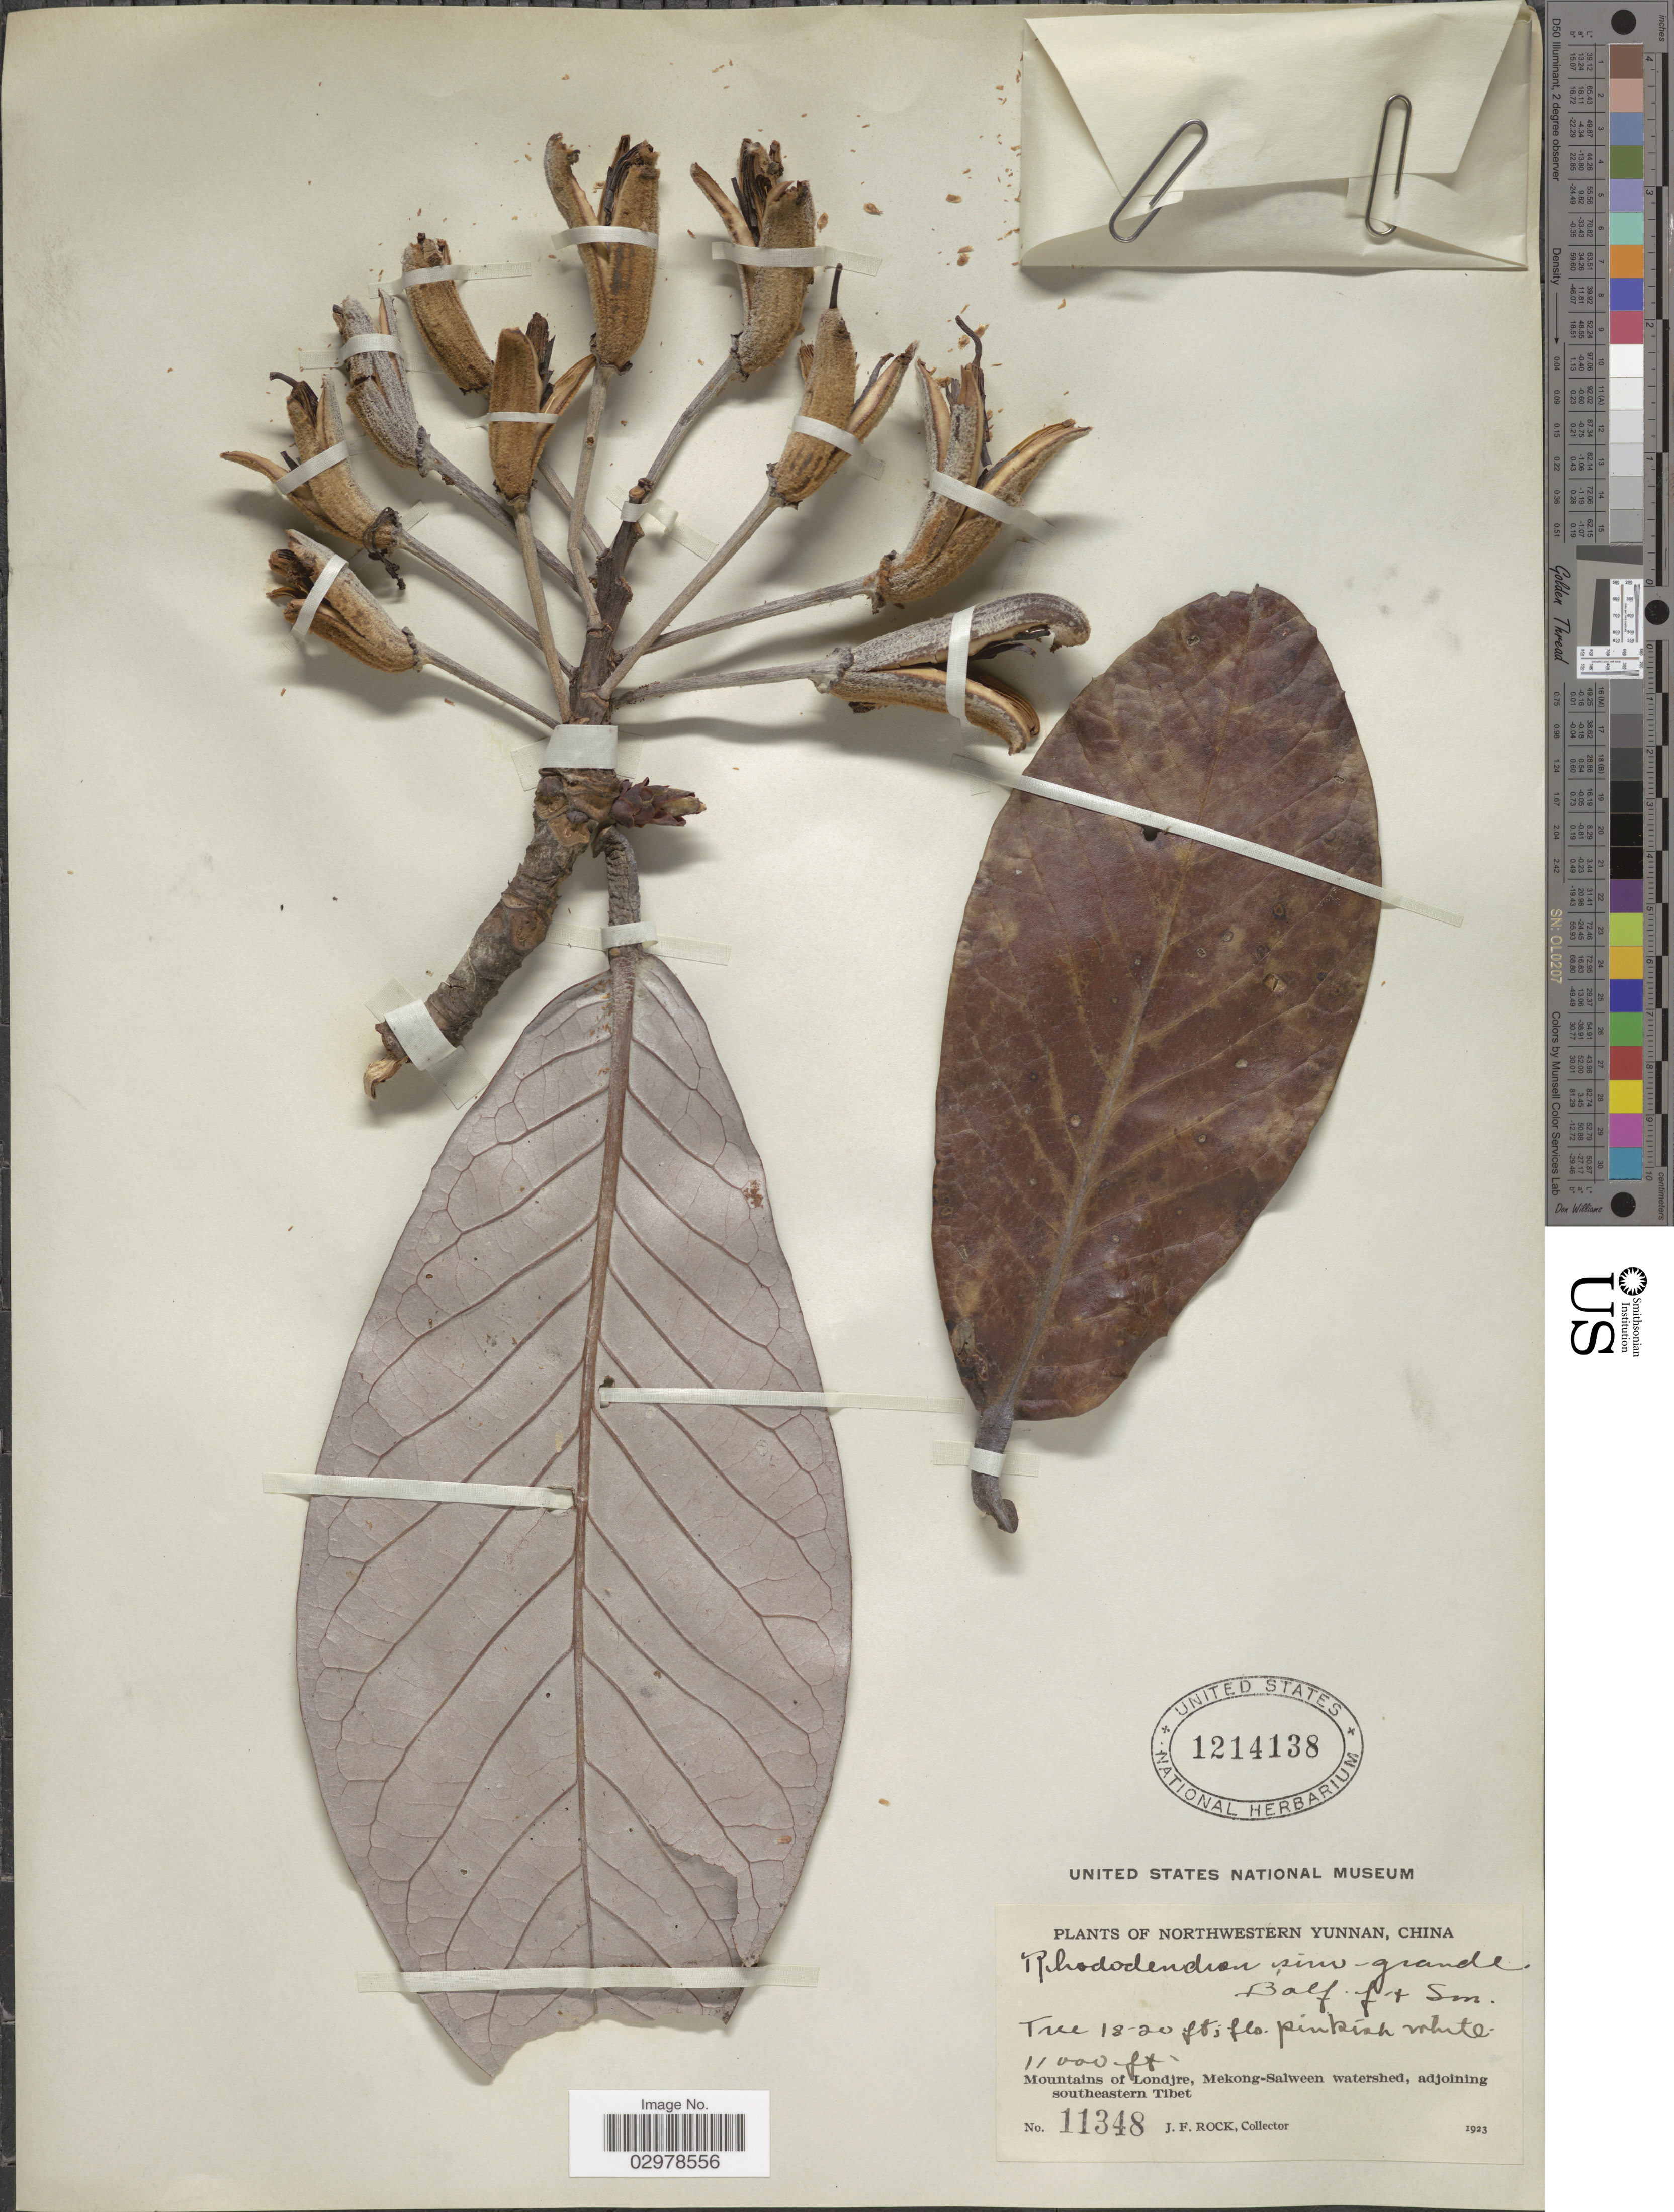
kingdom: Plantae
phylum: Tracheophyta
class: Magnoliopsida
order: Ericales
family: Ericaceae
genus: Rhododendron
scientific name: Rhododendron sinogrande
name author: Balf. f. & W.W. Sm.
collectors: J. Rock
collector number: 11348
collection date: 1923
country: China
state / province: Yunnan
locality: Northwestern Yunnan. Mountains of Londjre, Mekong-Salween watershed, adjoining southeastern Tibet.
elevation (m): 3353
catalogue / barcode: US 1214138